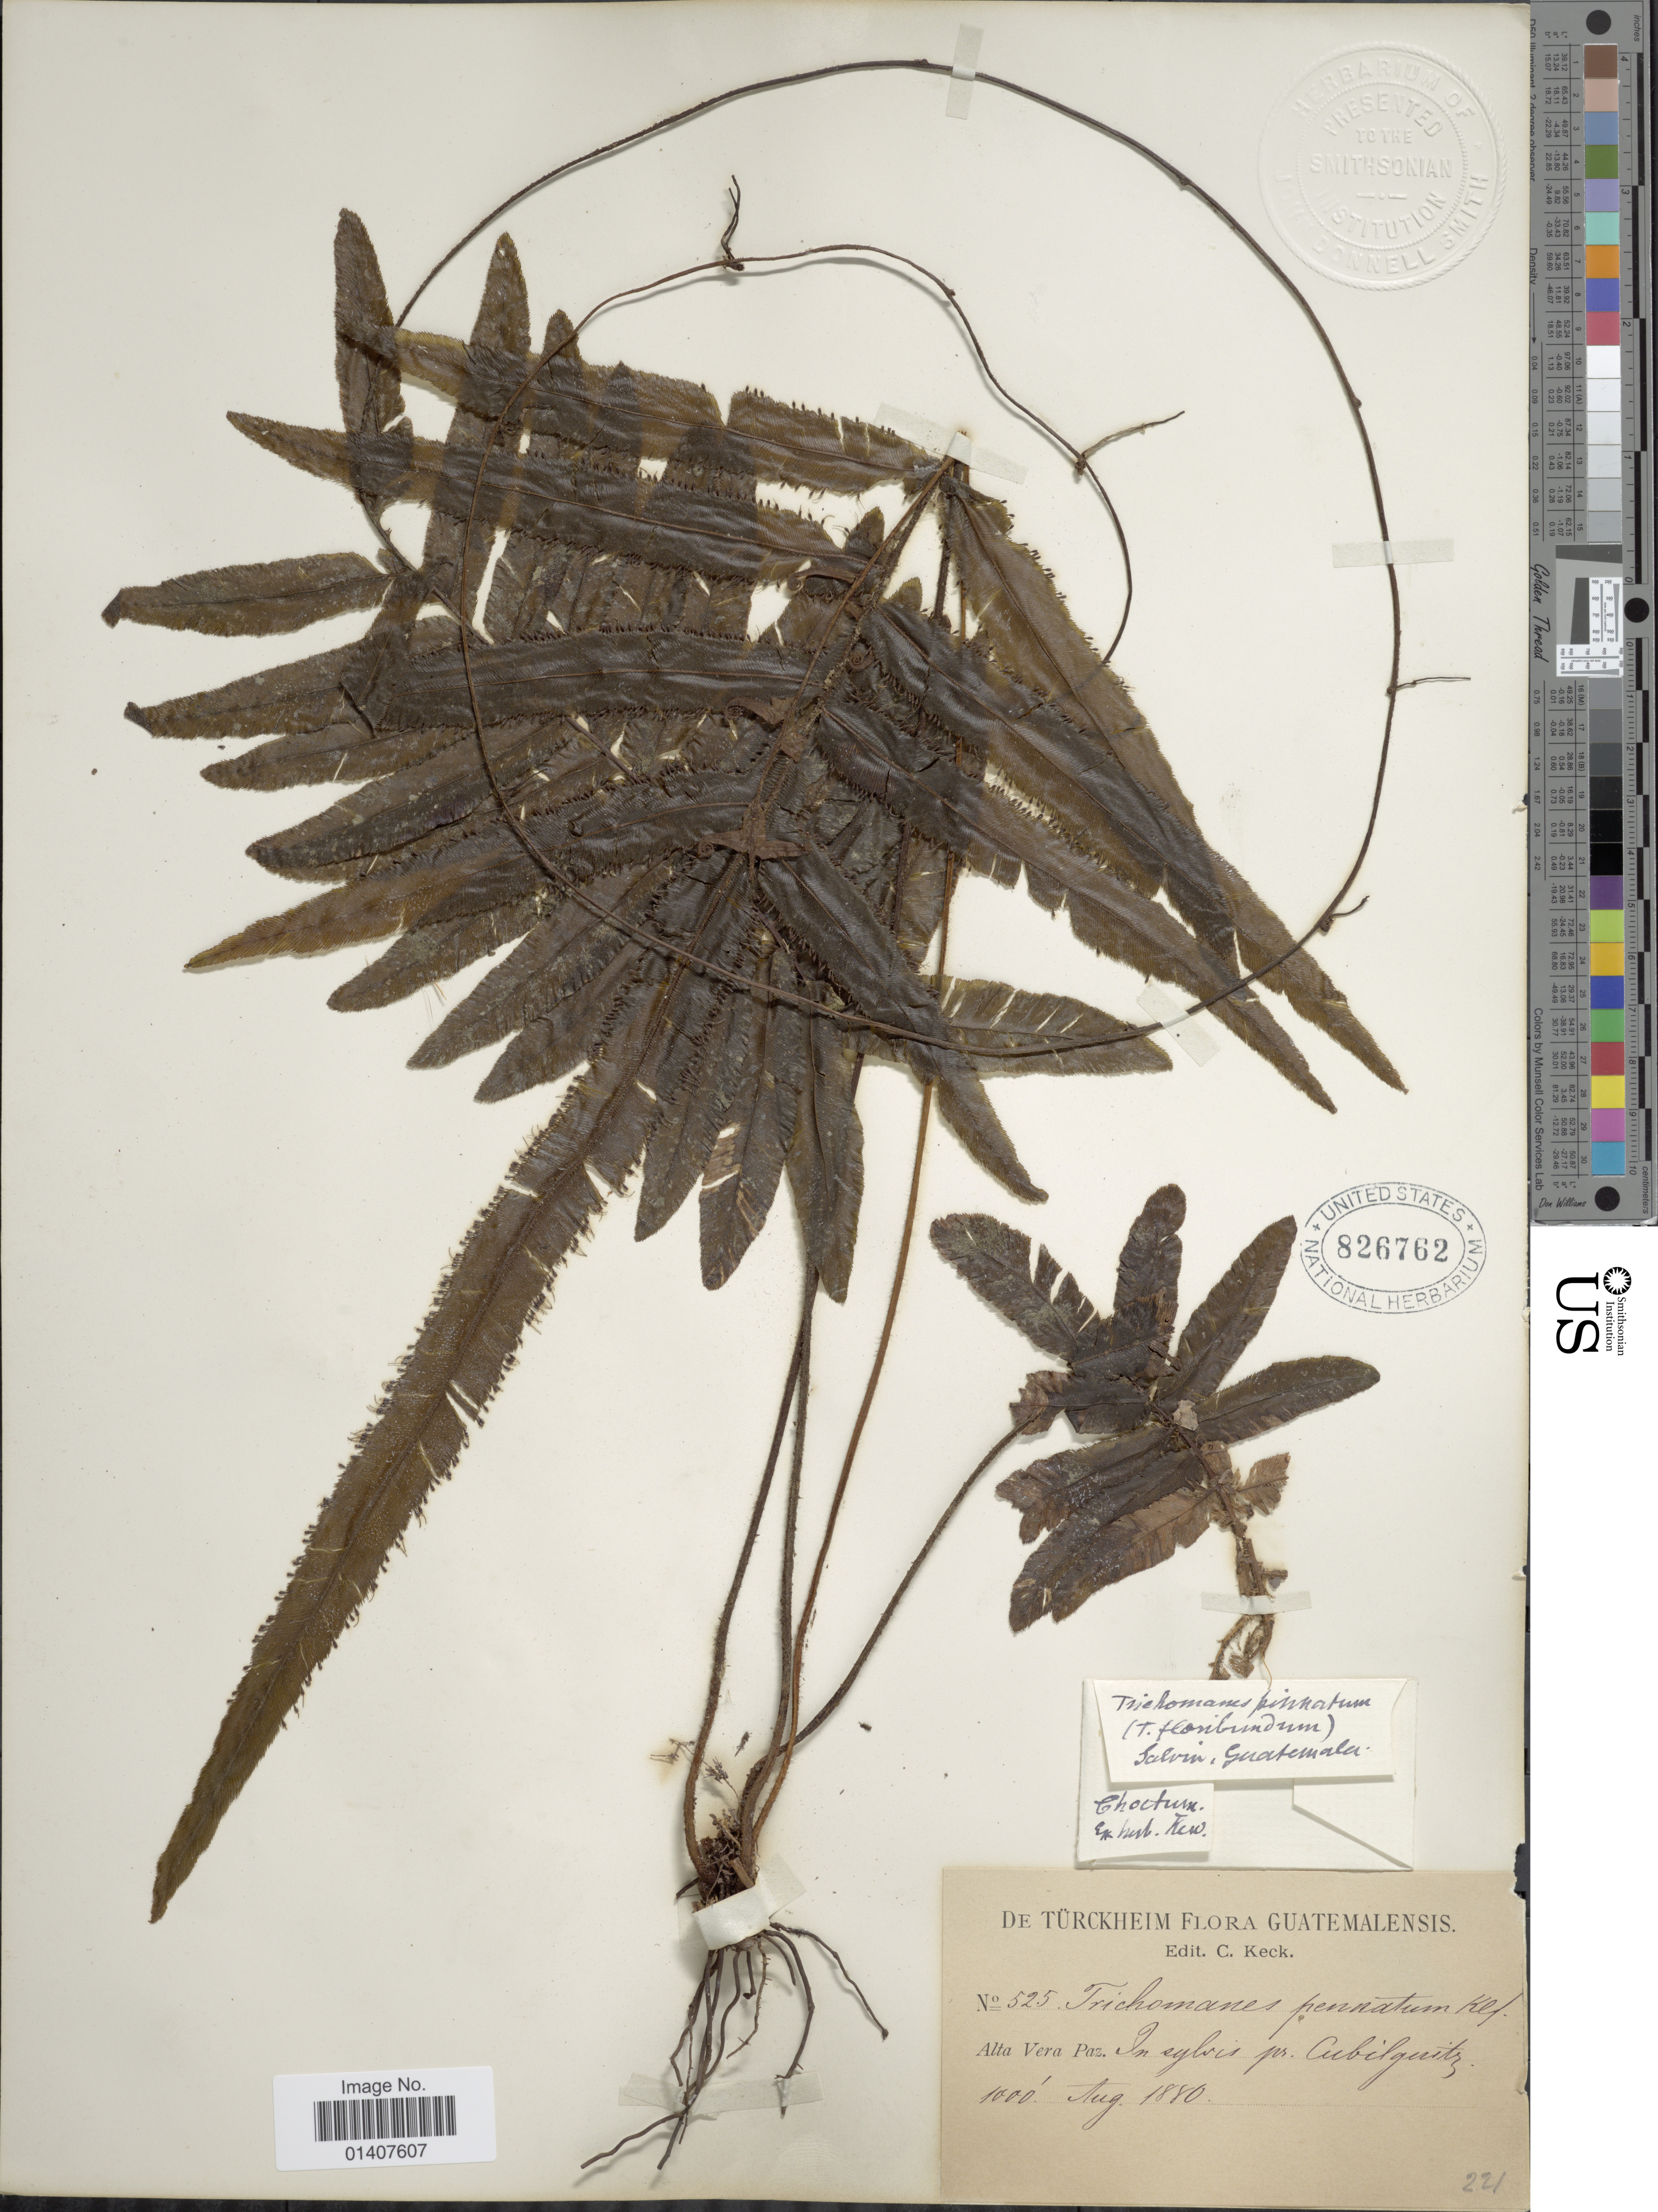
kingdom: Plantae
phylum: Tracheophyta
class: Polypodiopsida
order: Hymenophyllales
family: Hymenophyllaceae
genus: Trichomanes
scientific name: Trichomanes pinnatum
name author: Hedw.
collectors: C. Keck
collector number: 525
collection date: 1880-08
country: Guatemala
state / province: Alta Verapaz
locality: Alta Vera Paz, in sylvis pr. Cubilguitz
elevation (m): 305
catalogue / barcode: US 826762